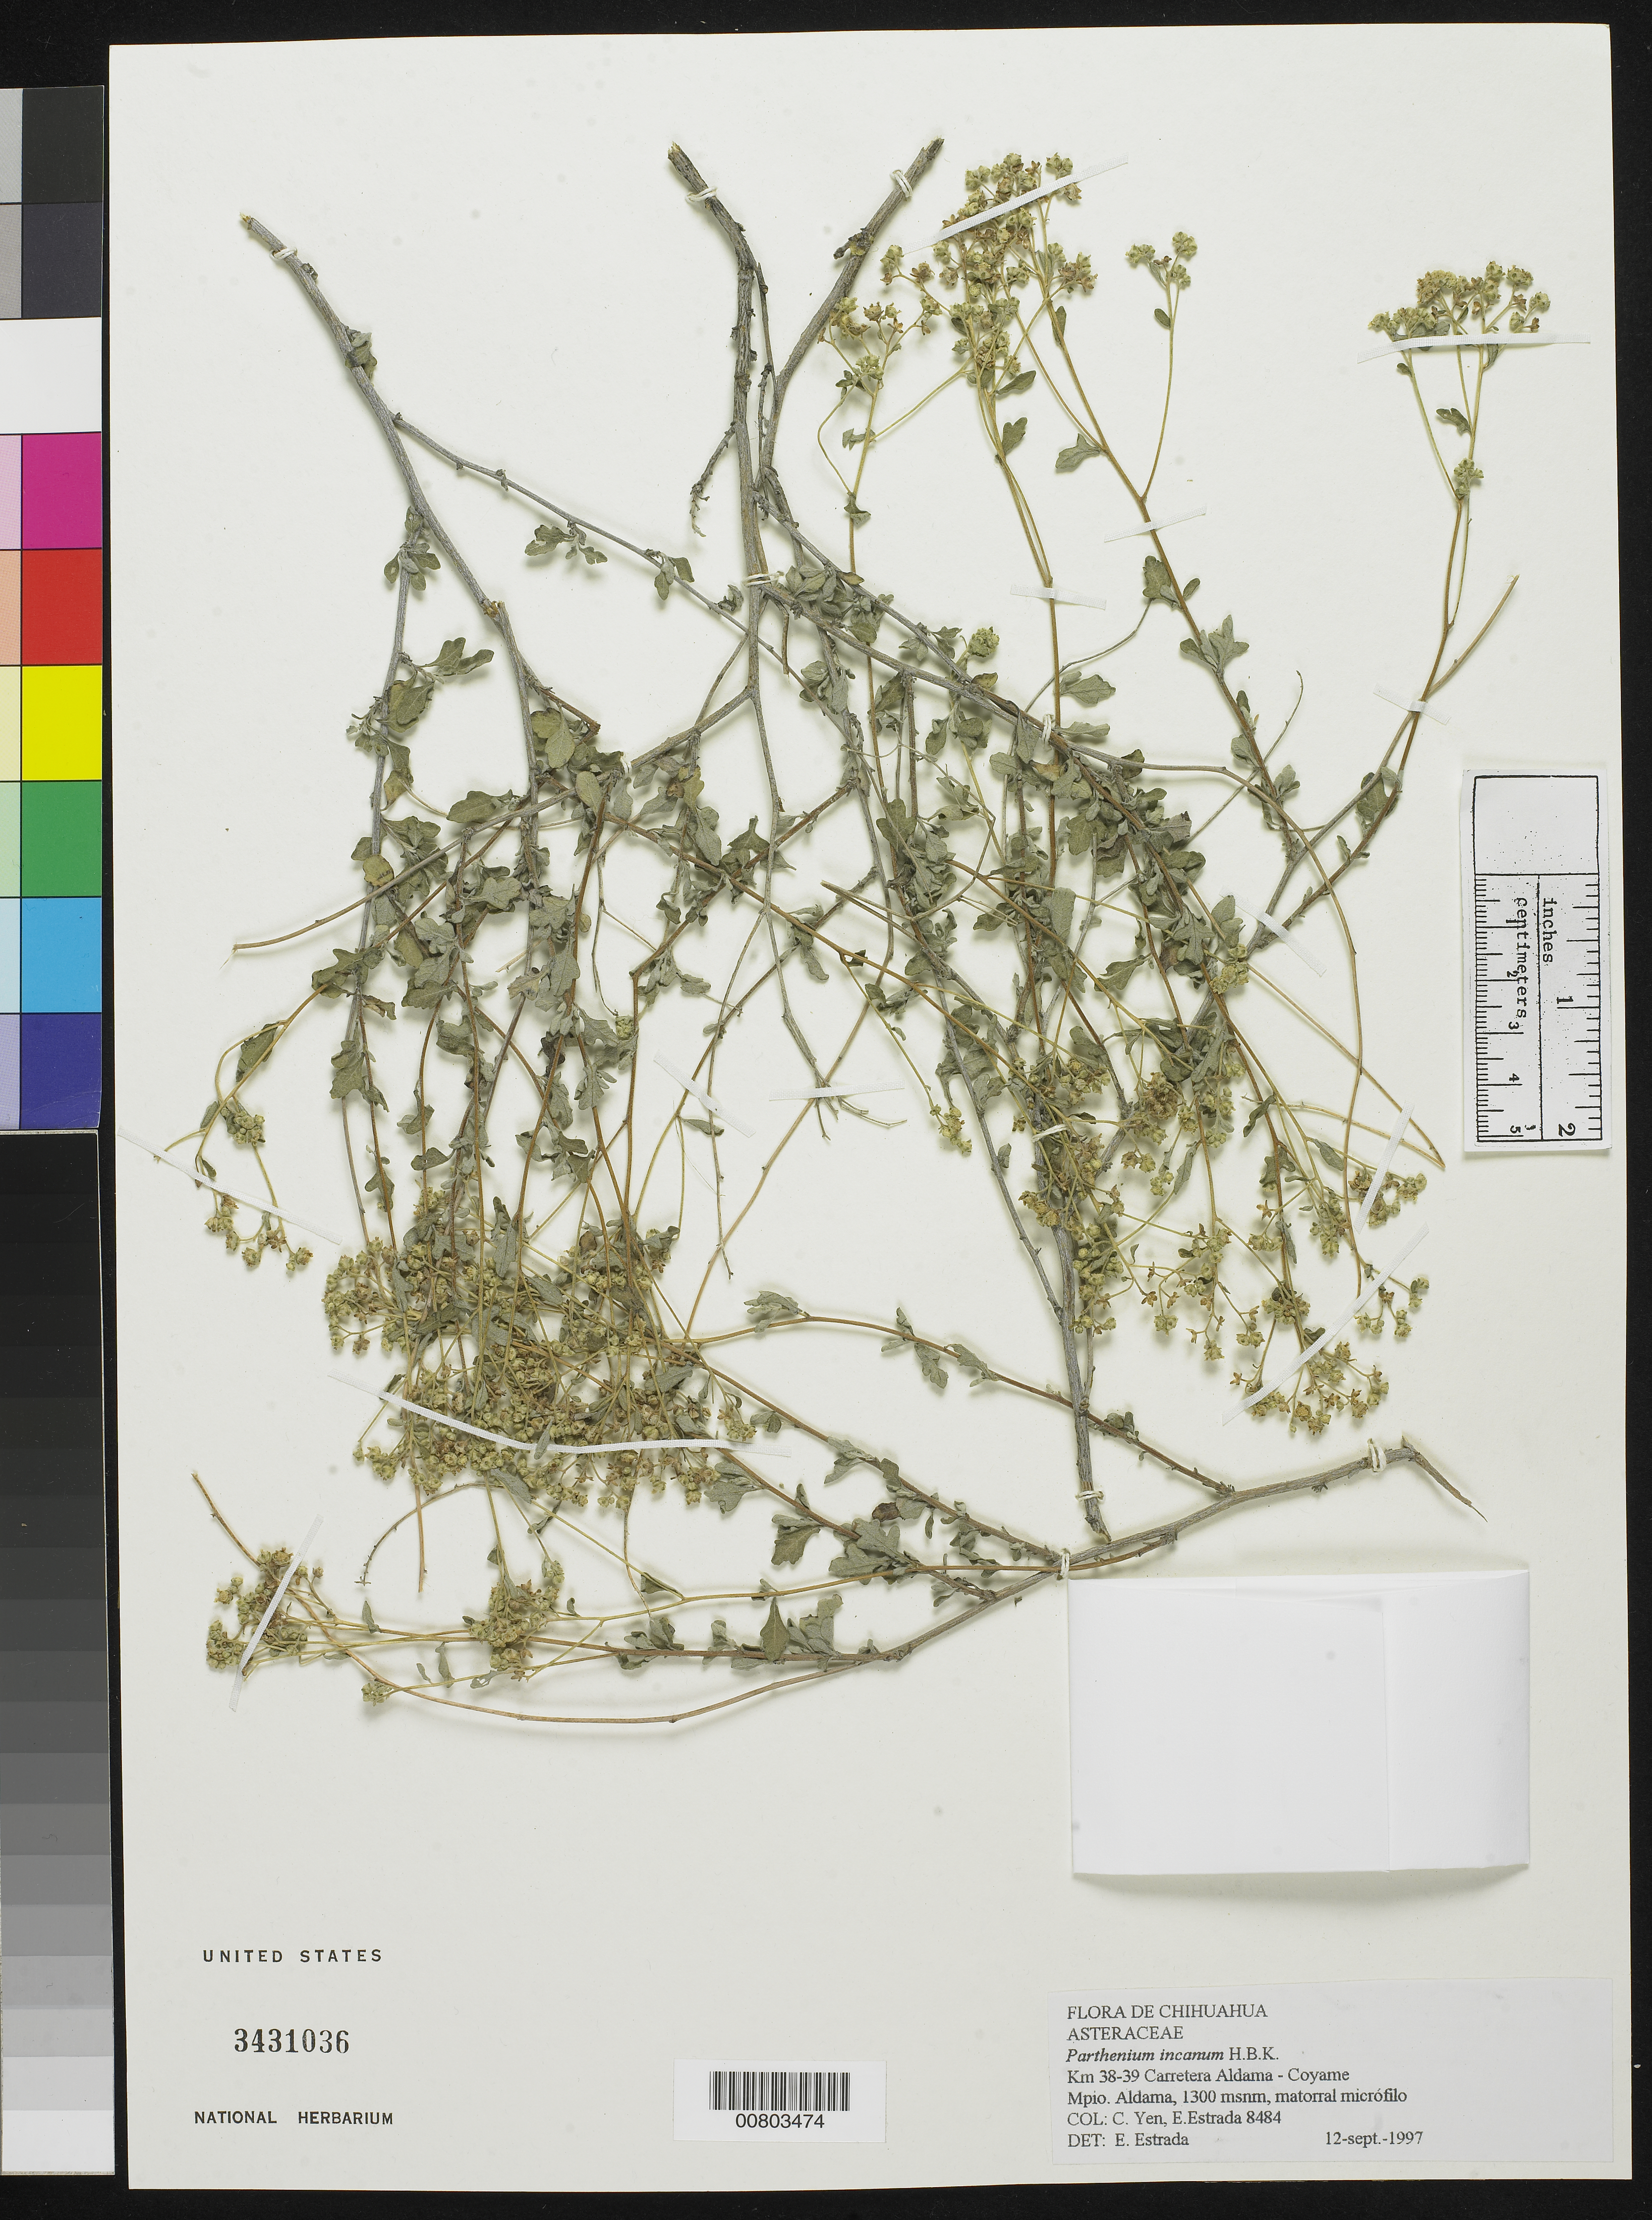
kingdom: Plantae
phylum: Tracheophyta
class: Magnoliopsida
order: Asterales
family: Asteraceae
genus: Parthenium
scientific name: Parthenium incanum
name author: Kunth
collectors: Y. C. Yang & E. Estrada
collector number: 8484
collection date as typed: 12 Sep 1997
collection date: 1997-09-12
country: Mexico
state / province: Chihuahua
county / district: Aldama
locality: Km 38-39 Carretera Aldama - Coyame.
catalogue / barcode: US 3431036